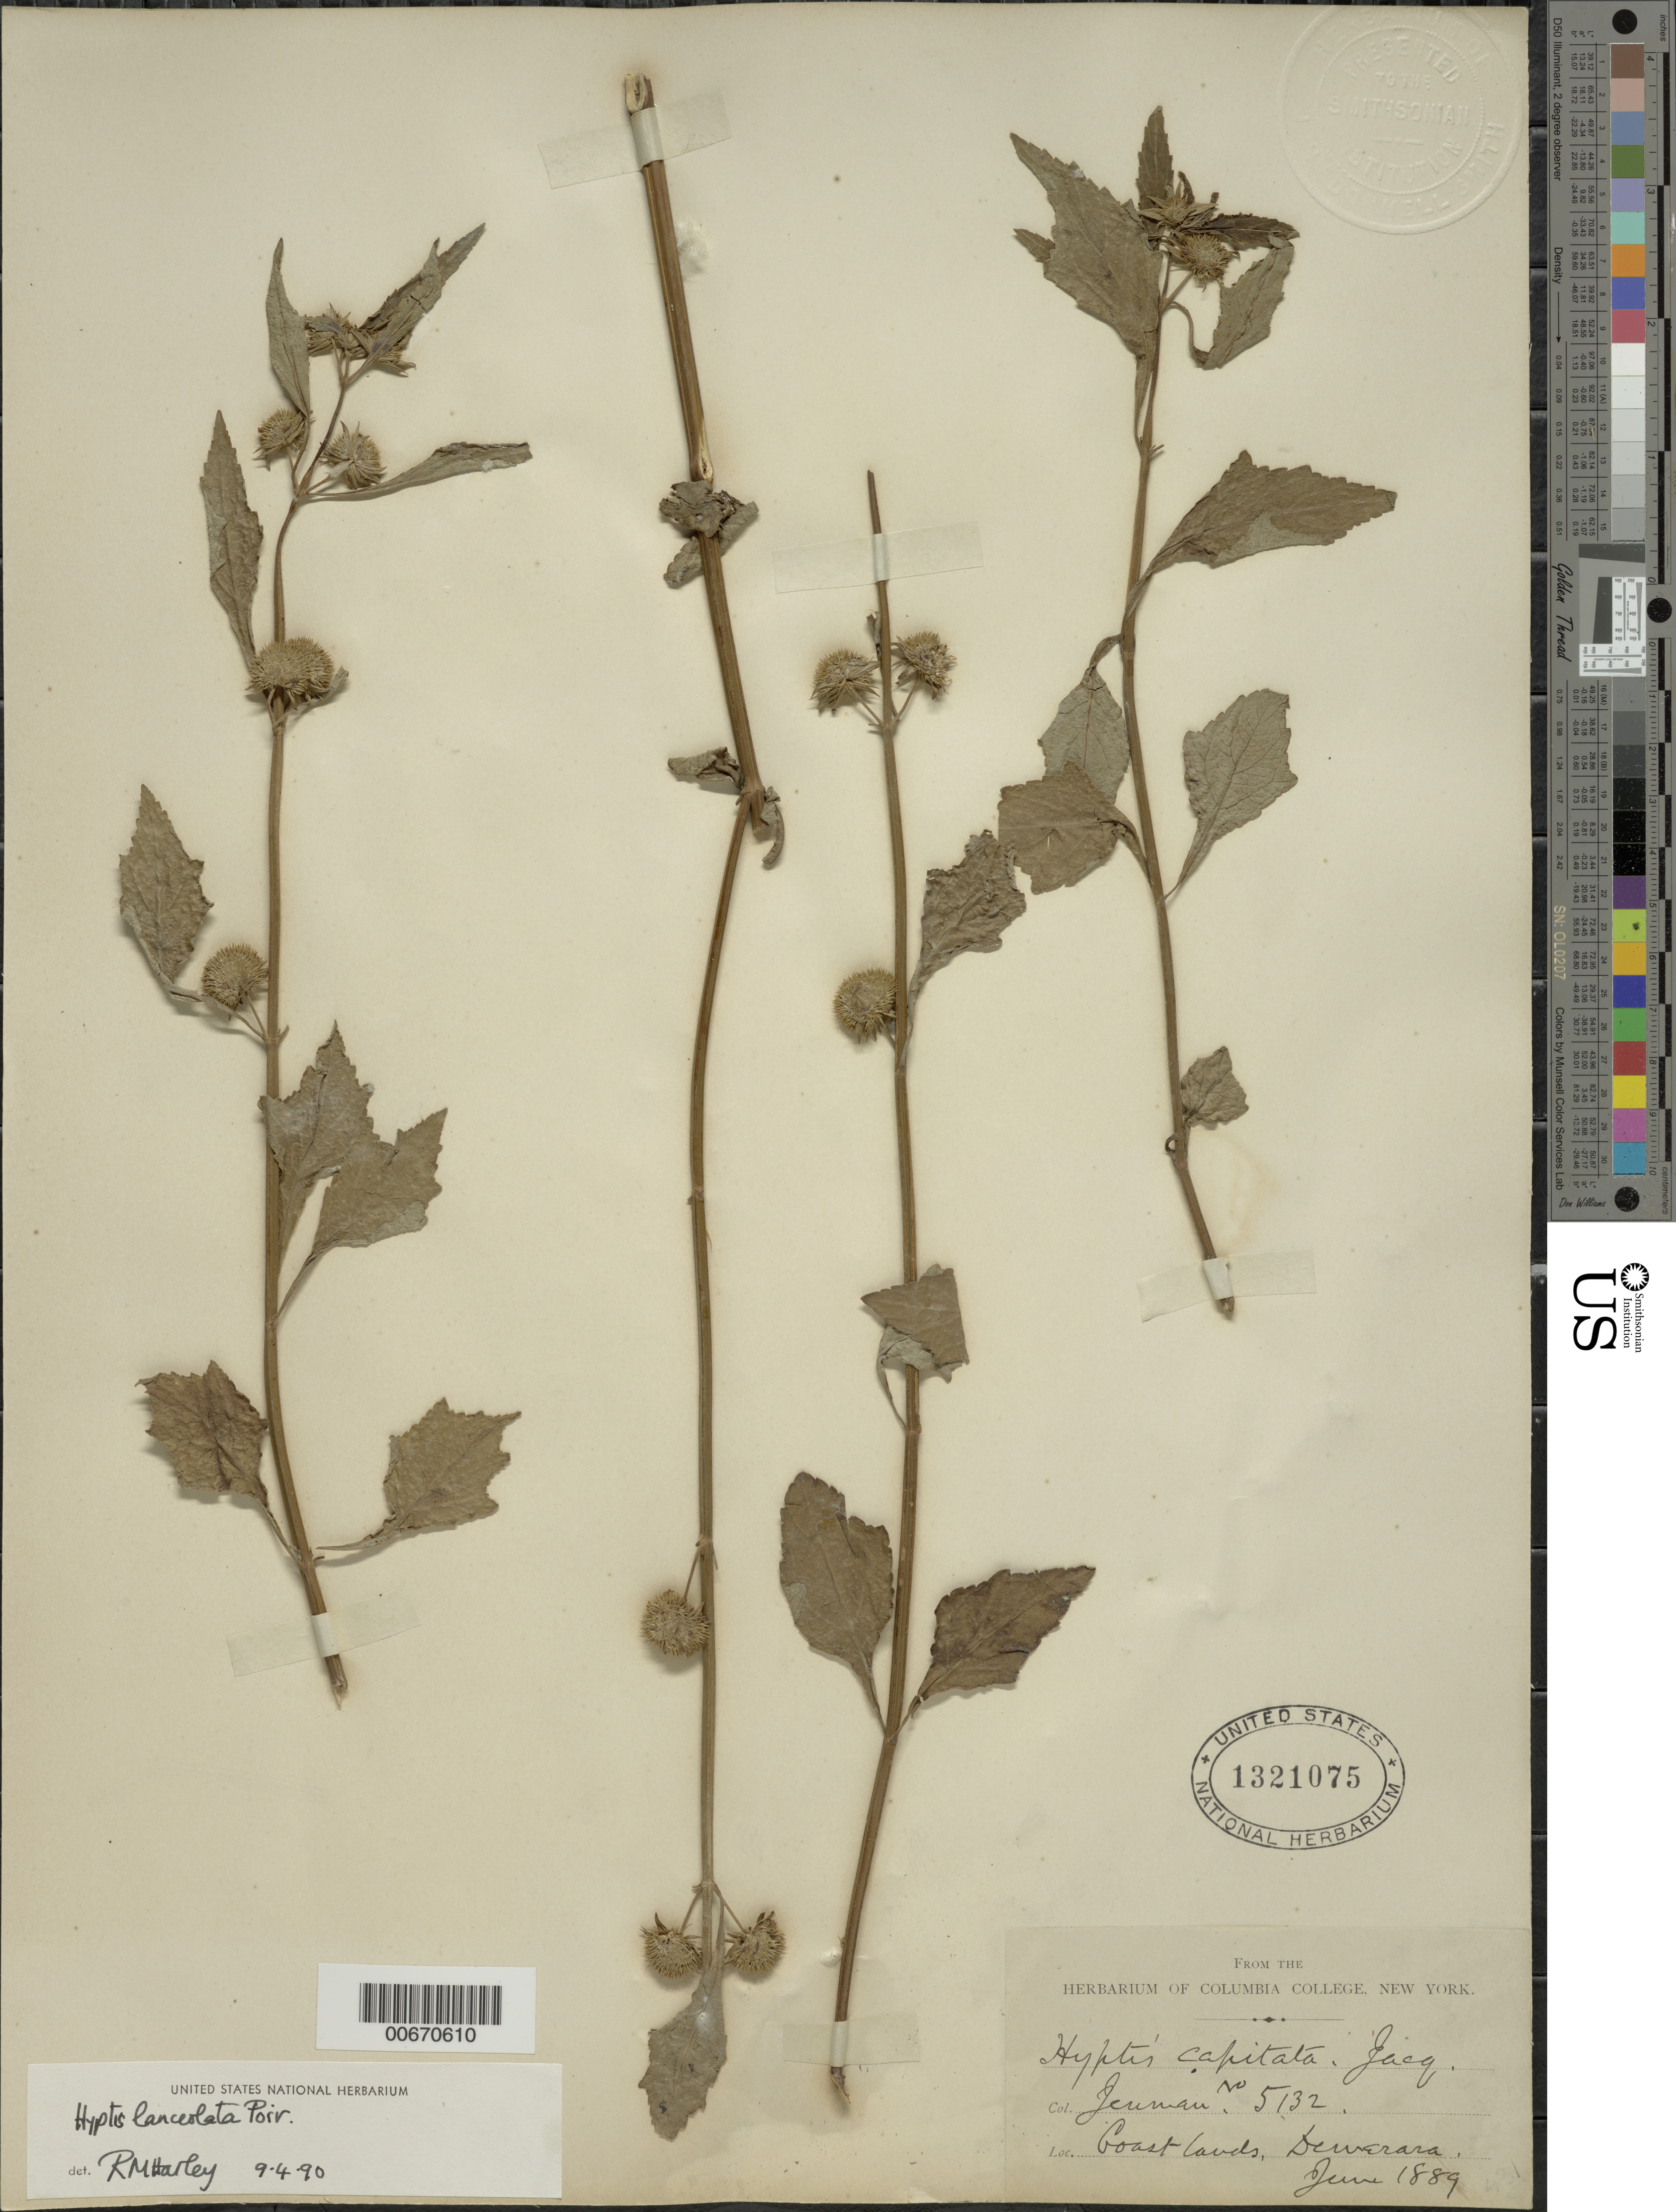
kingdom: Plantae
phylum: Tracheophyta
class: Magnoliopsida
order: Lamiales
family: Lamiaceae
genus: Hyptis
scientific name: Hyptis lanceolata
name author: Poir.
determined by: Harley, R. M.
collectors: G. S. Jenman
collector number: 5132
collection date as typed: June 1889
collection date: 1889-06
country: Guyana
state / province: Demerara-Mahaica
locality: Coast lands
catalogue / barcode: US 1321075